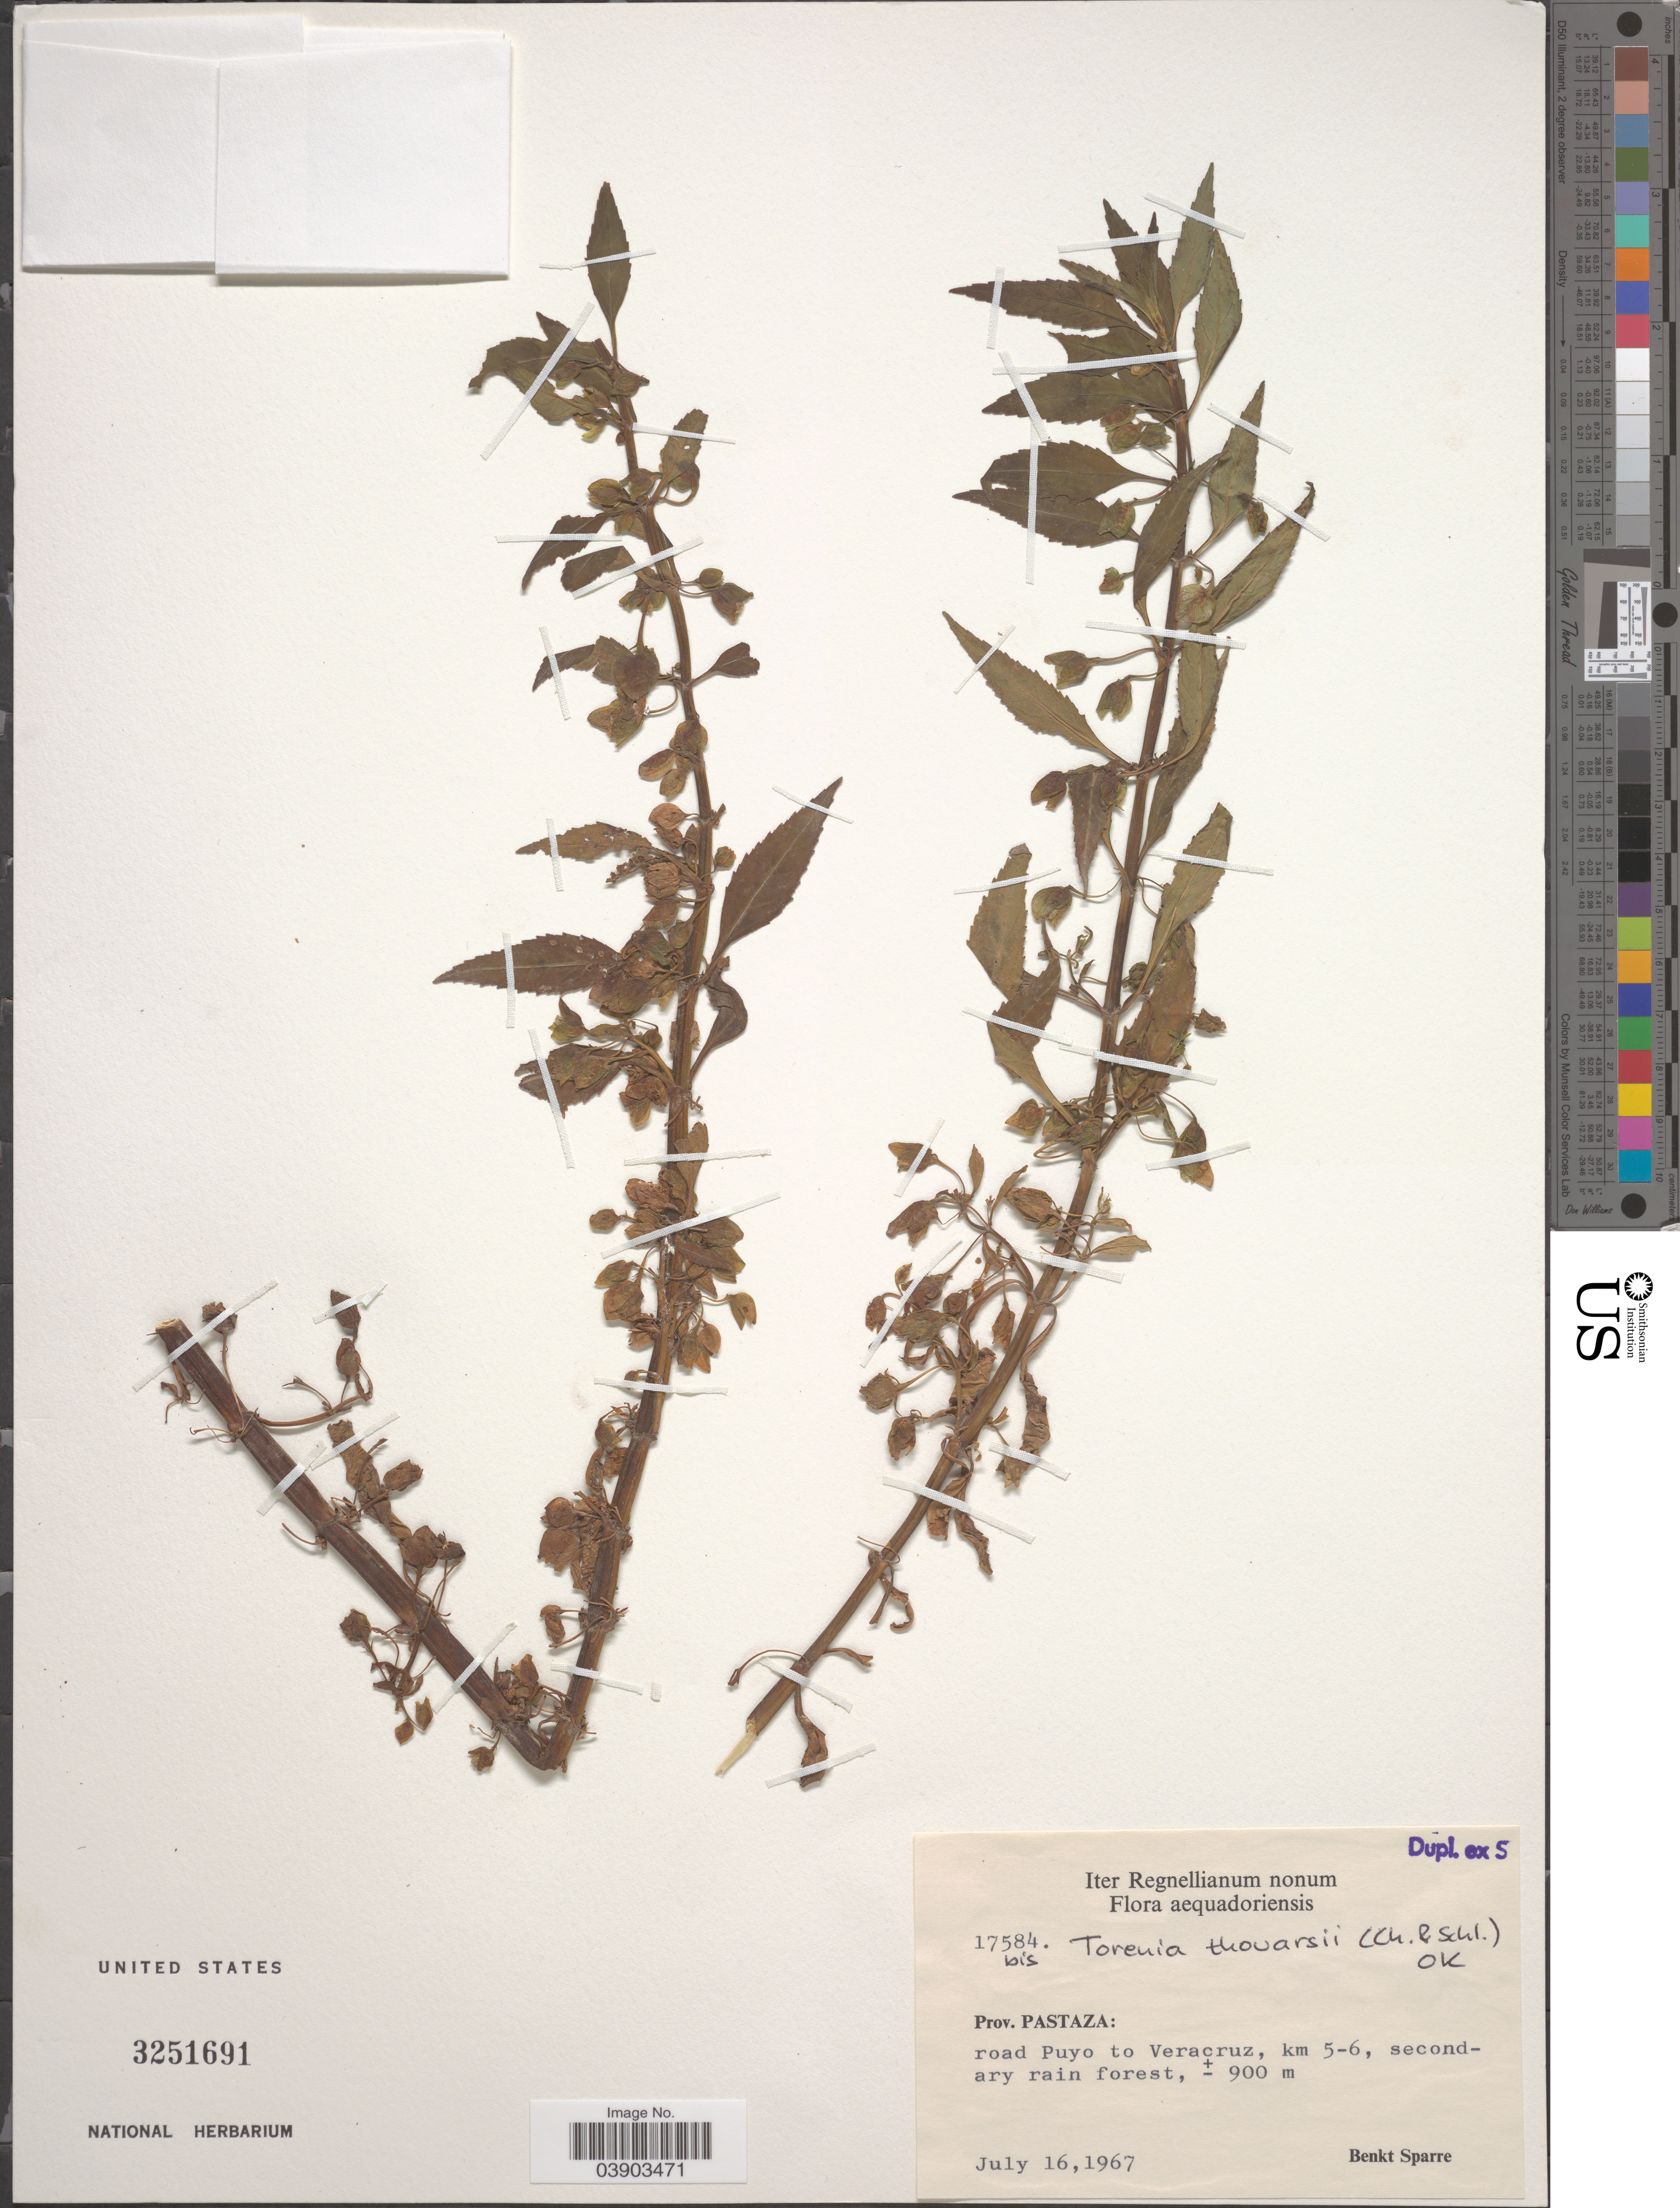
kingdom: Plantae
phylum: Tracheophyta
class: Magnoliopsida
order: Lamiales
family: Linderniaceae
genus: Torenia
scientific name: Torenia thouarsii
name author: (Cham. & Schltdl.) Kuntze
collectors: B. Sparre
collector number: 17584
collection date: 1967-07-16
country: Ecuador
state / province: Pastaza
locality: Road Puyo to Veracruz, km 5-6, secondary rain forest.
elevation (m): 900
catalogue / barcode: US 3251691